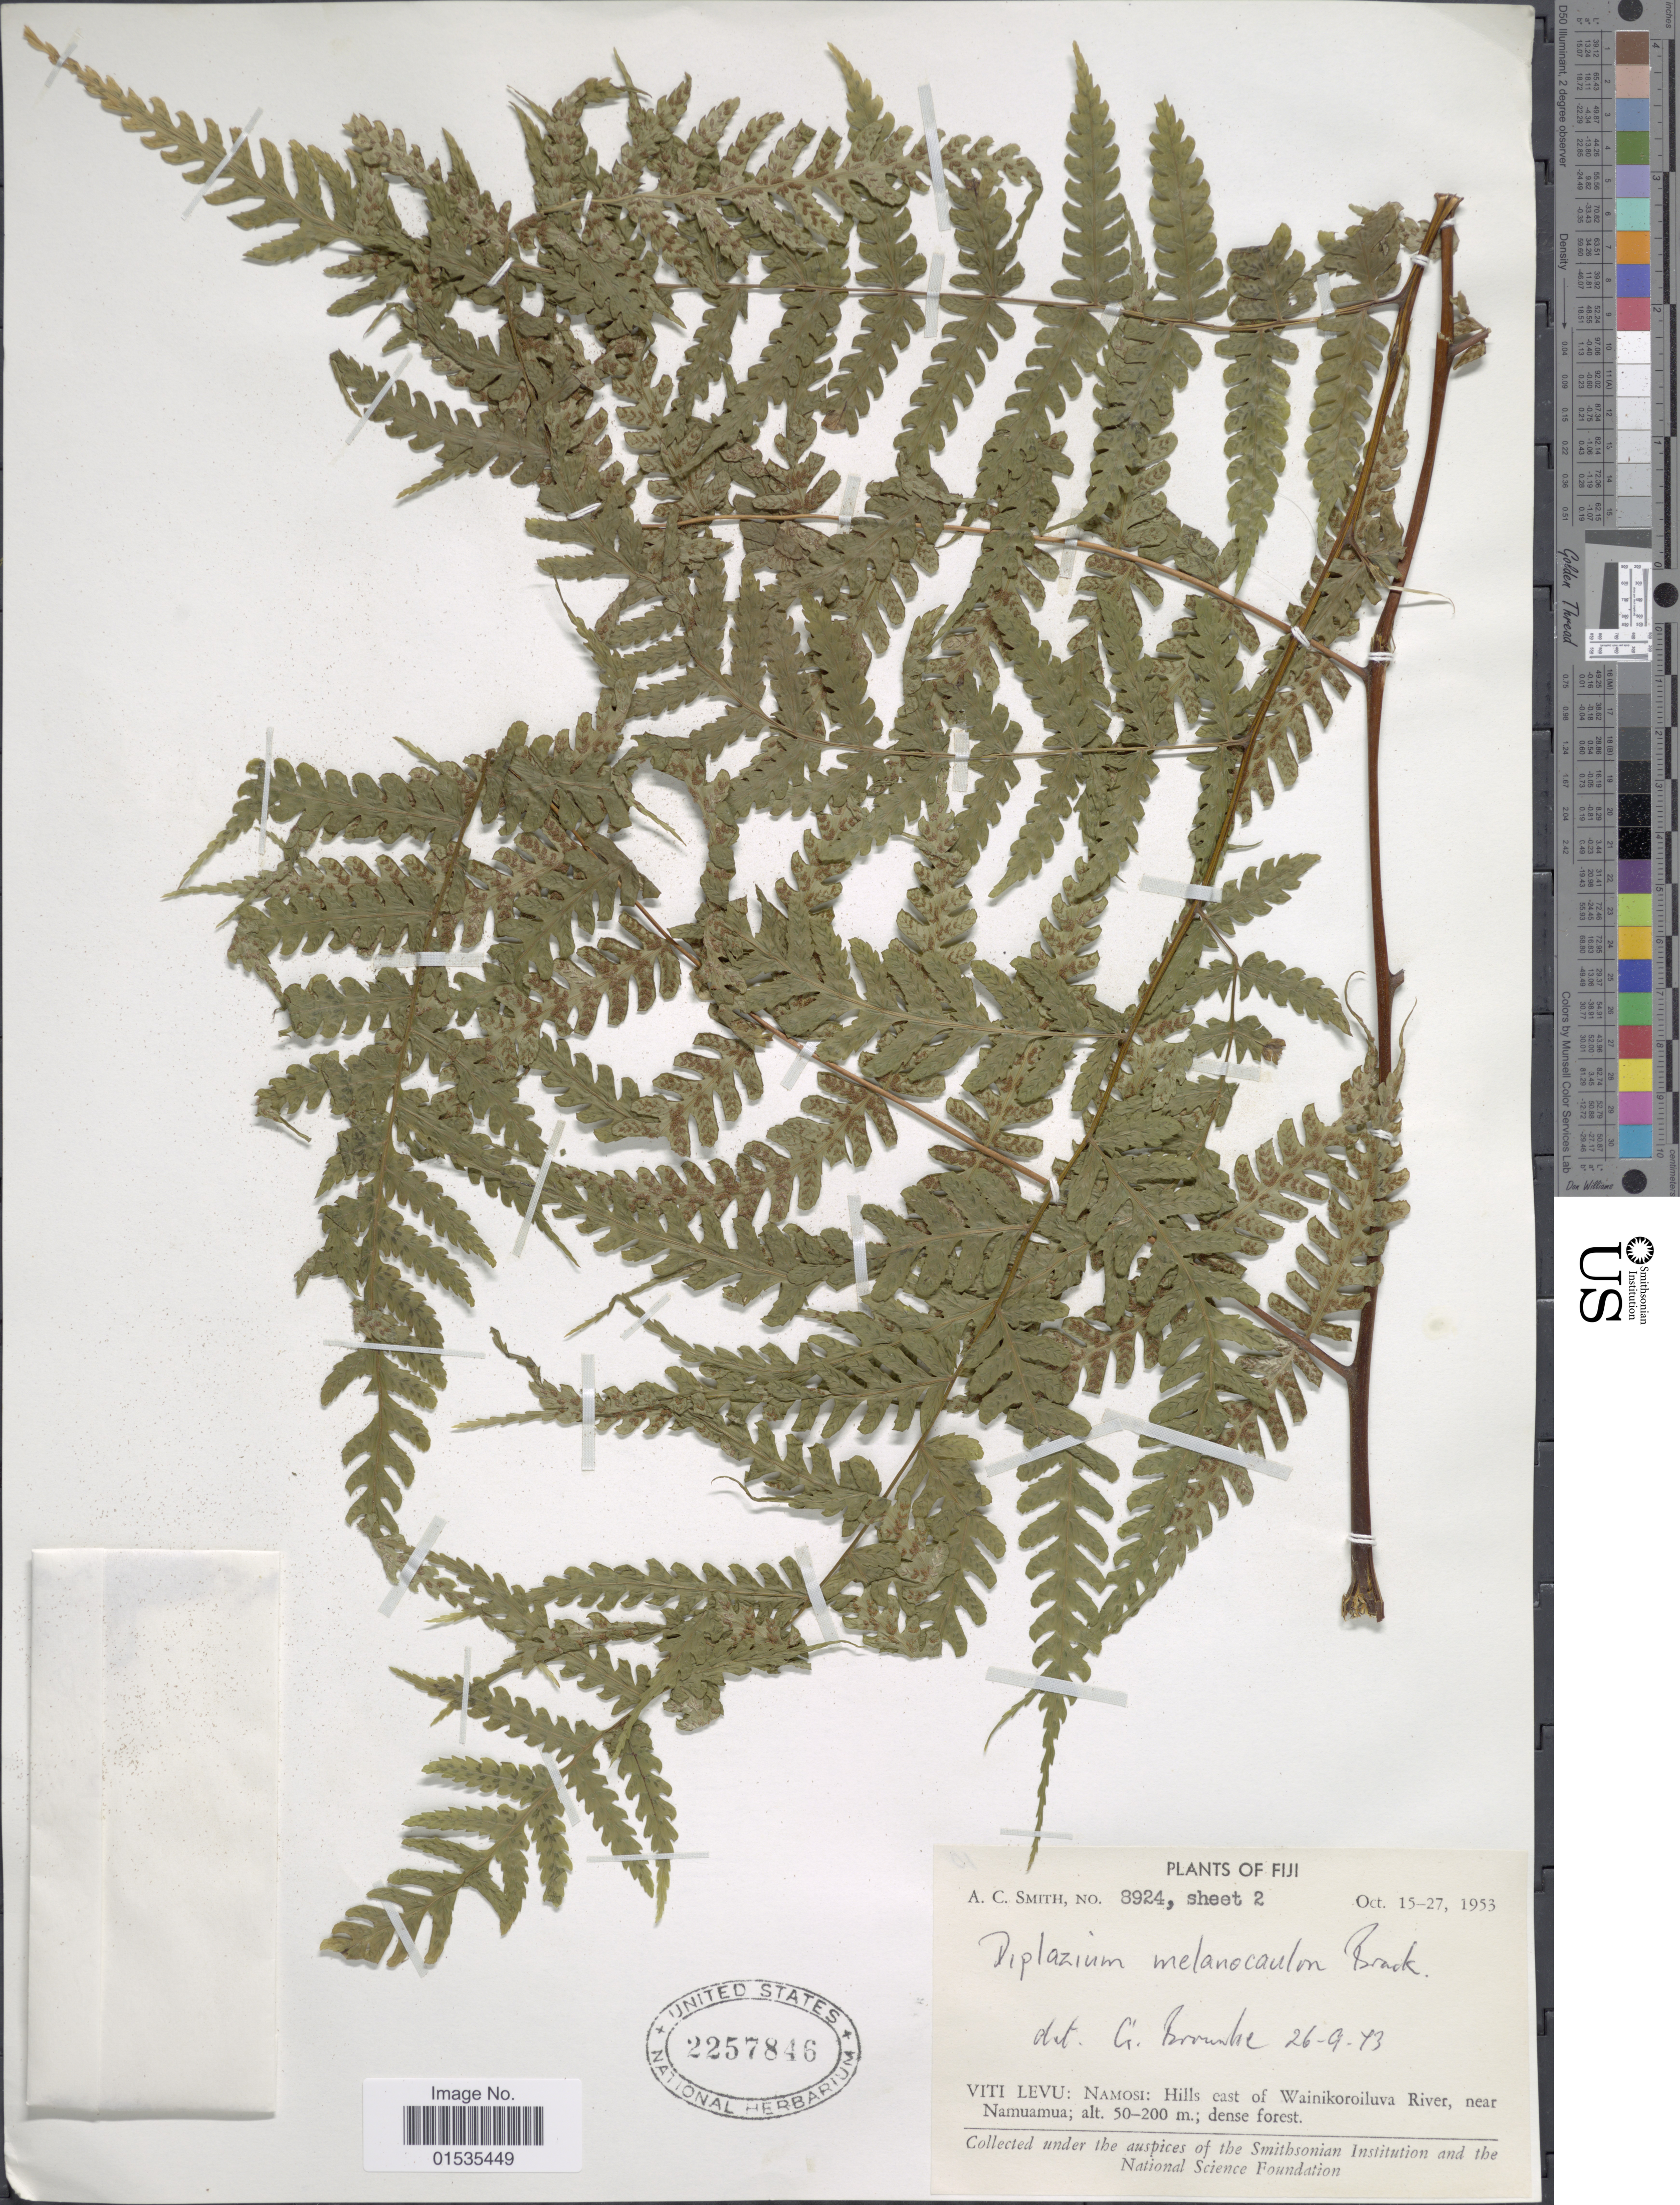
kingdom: Plantae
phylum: Tracheophyta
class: Polypodiopsida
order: Polypodiales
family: Athyriaceae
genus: Diplazium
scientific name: Diplazium melanocaulon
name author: Brack. in Wilkes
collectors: A. C. Smith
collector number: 8924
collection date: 1953-10-15/1953-10-27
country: Fiji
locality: Viti Levu: Namosi; Hills east of Wainikoroiluva River, near Namuamua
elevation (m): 50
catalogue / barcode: US 2257846